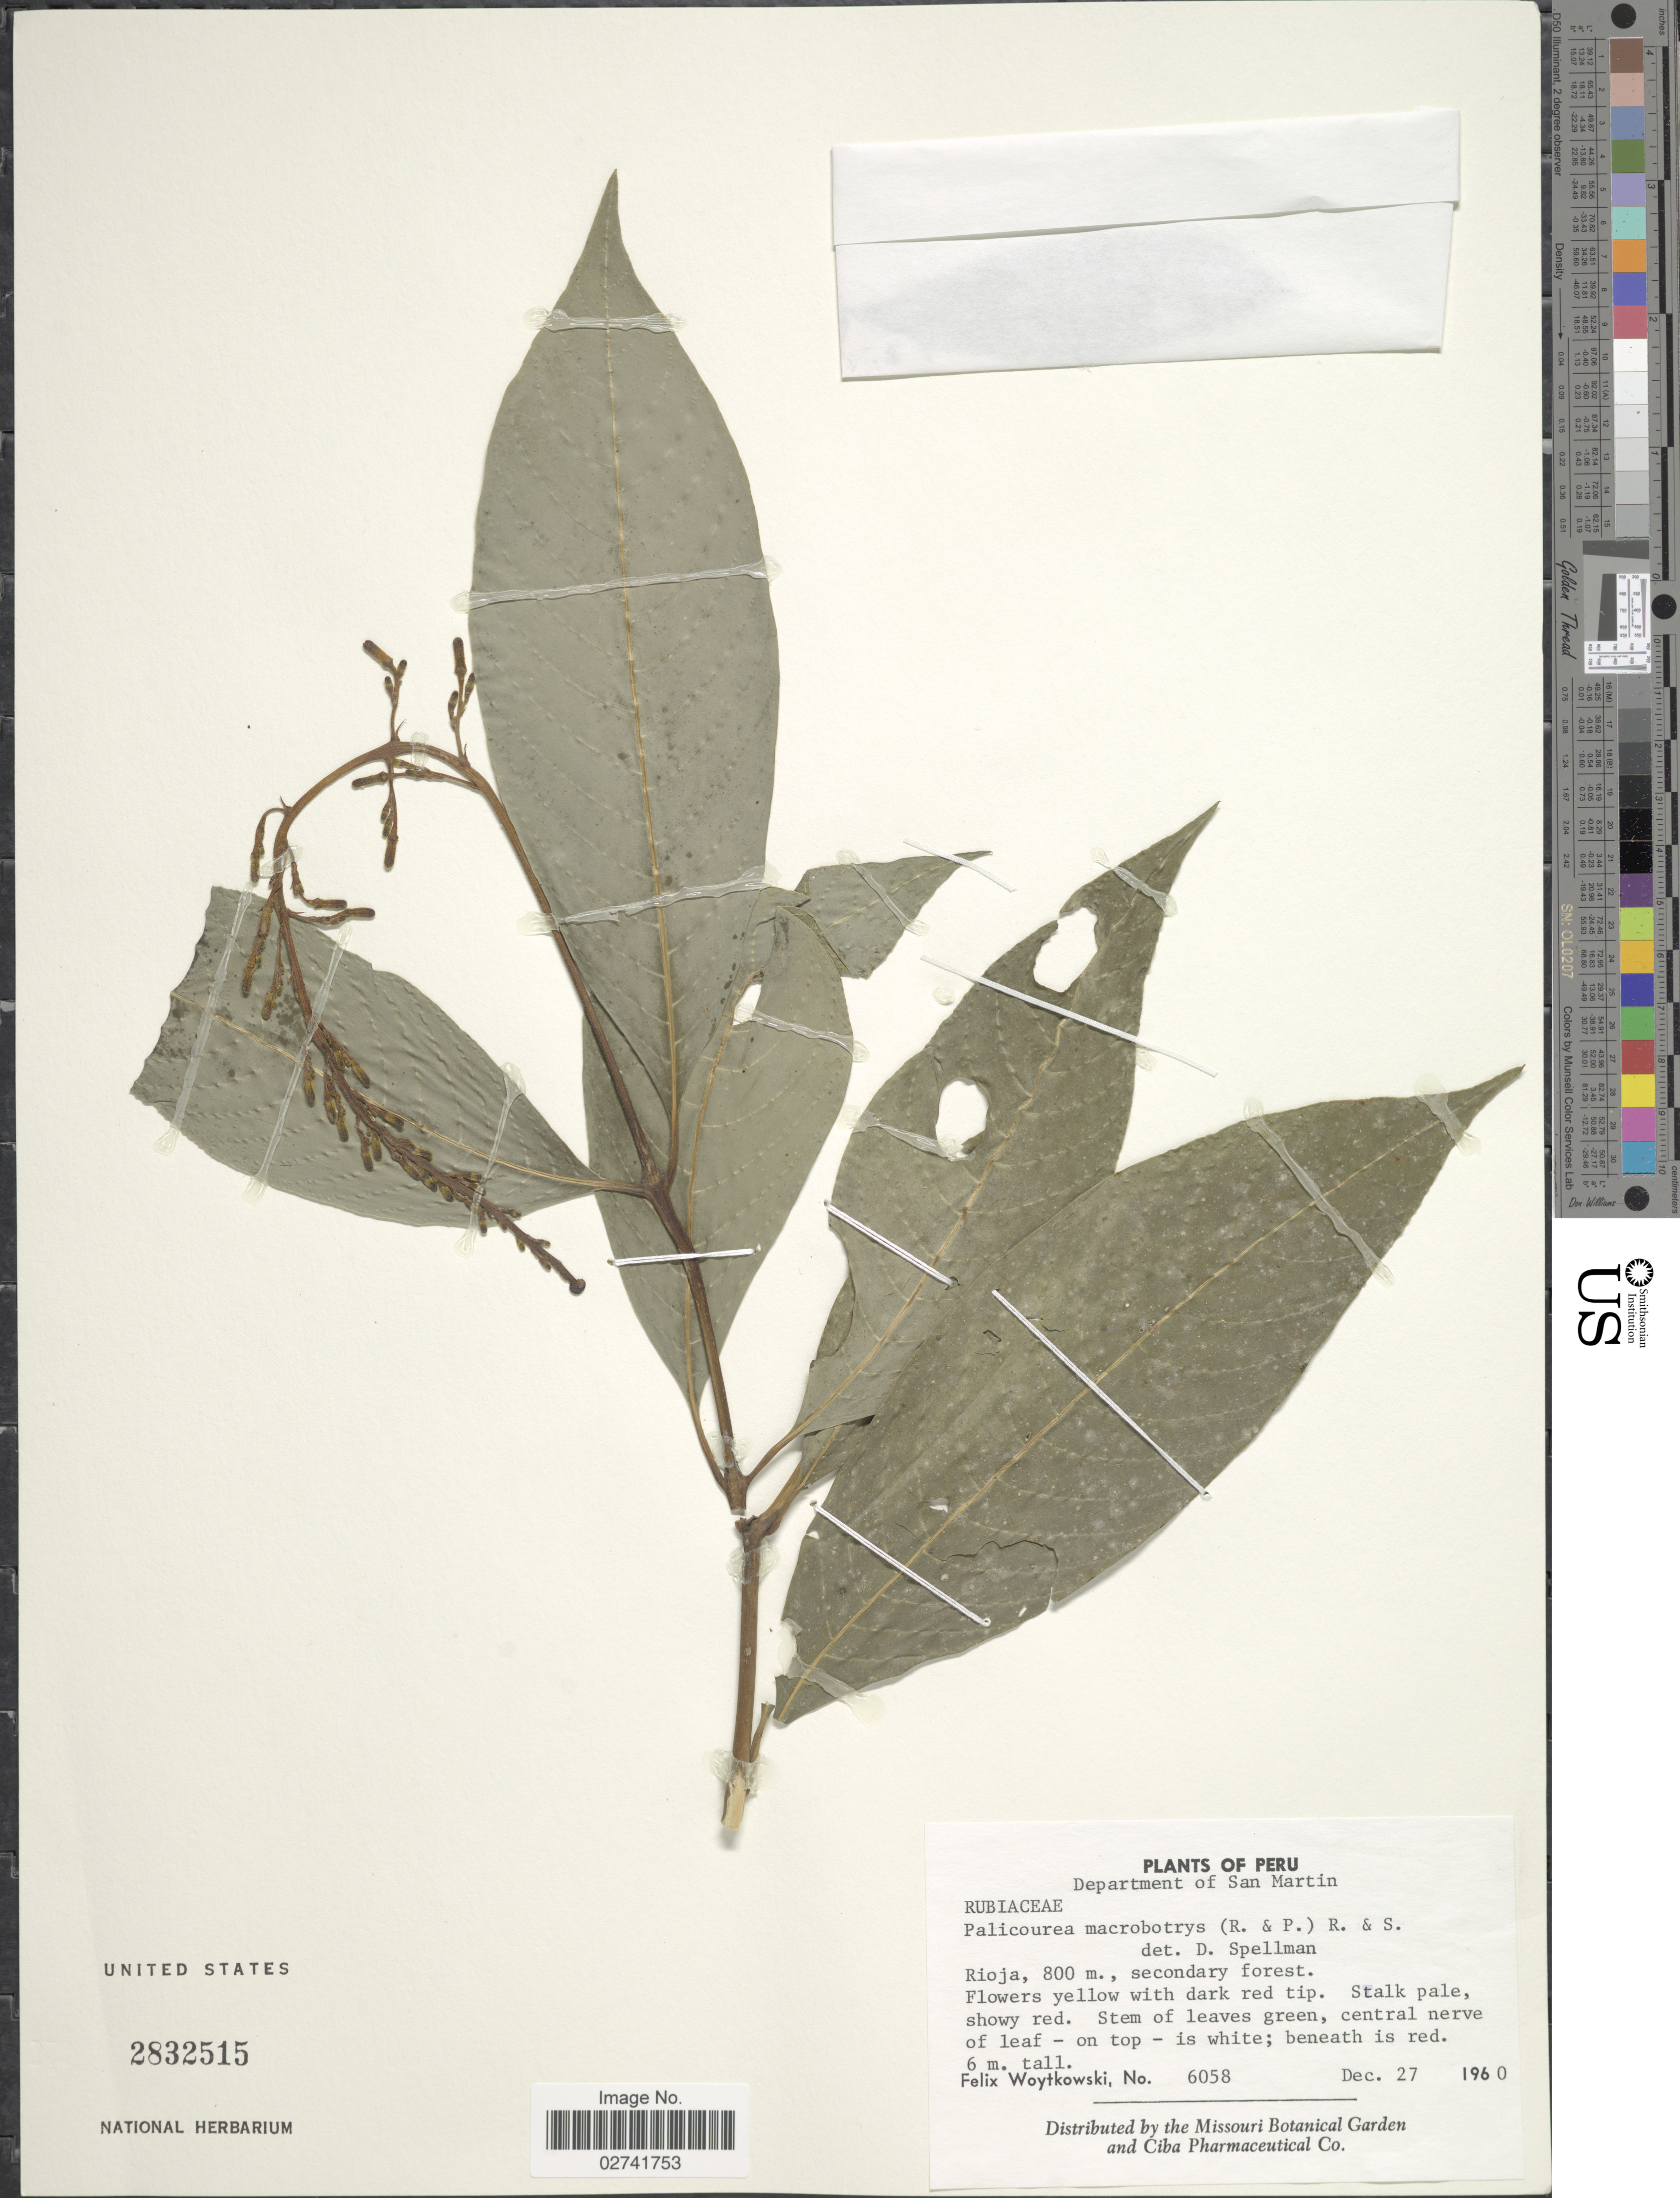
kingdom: Plantae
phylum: Tracheophyta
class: Magnoliopsida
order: Gentianales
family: Rubiaceae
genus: Palicourea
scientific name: Palicourea macrobotrys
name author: (Ruiz & Pav.) Schult.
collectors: F. Woytkowski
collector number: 6058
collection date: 1960-12-27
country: Peru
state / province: San Martín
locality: Department of San Martin. Rioja.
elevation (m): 800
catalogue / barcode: US 2832515